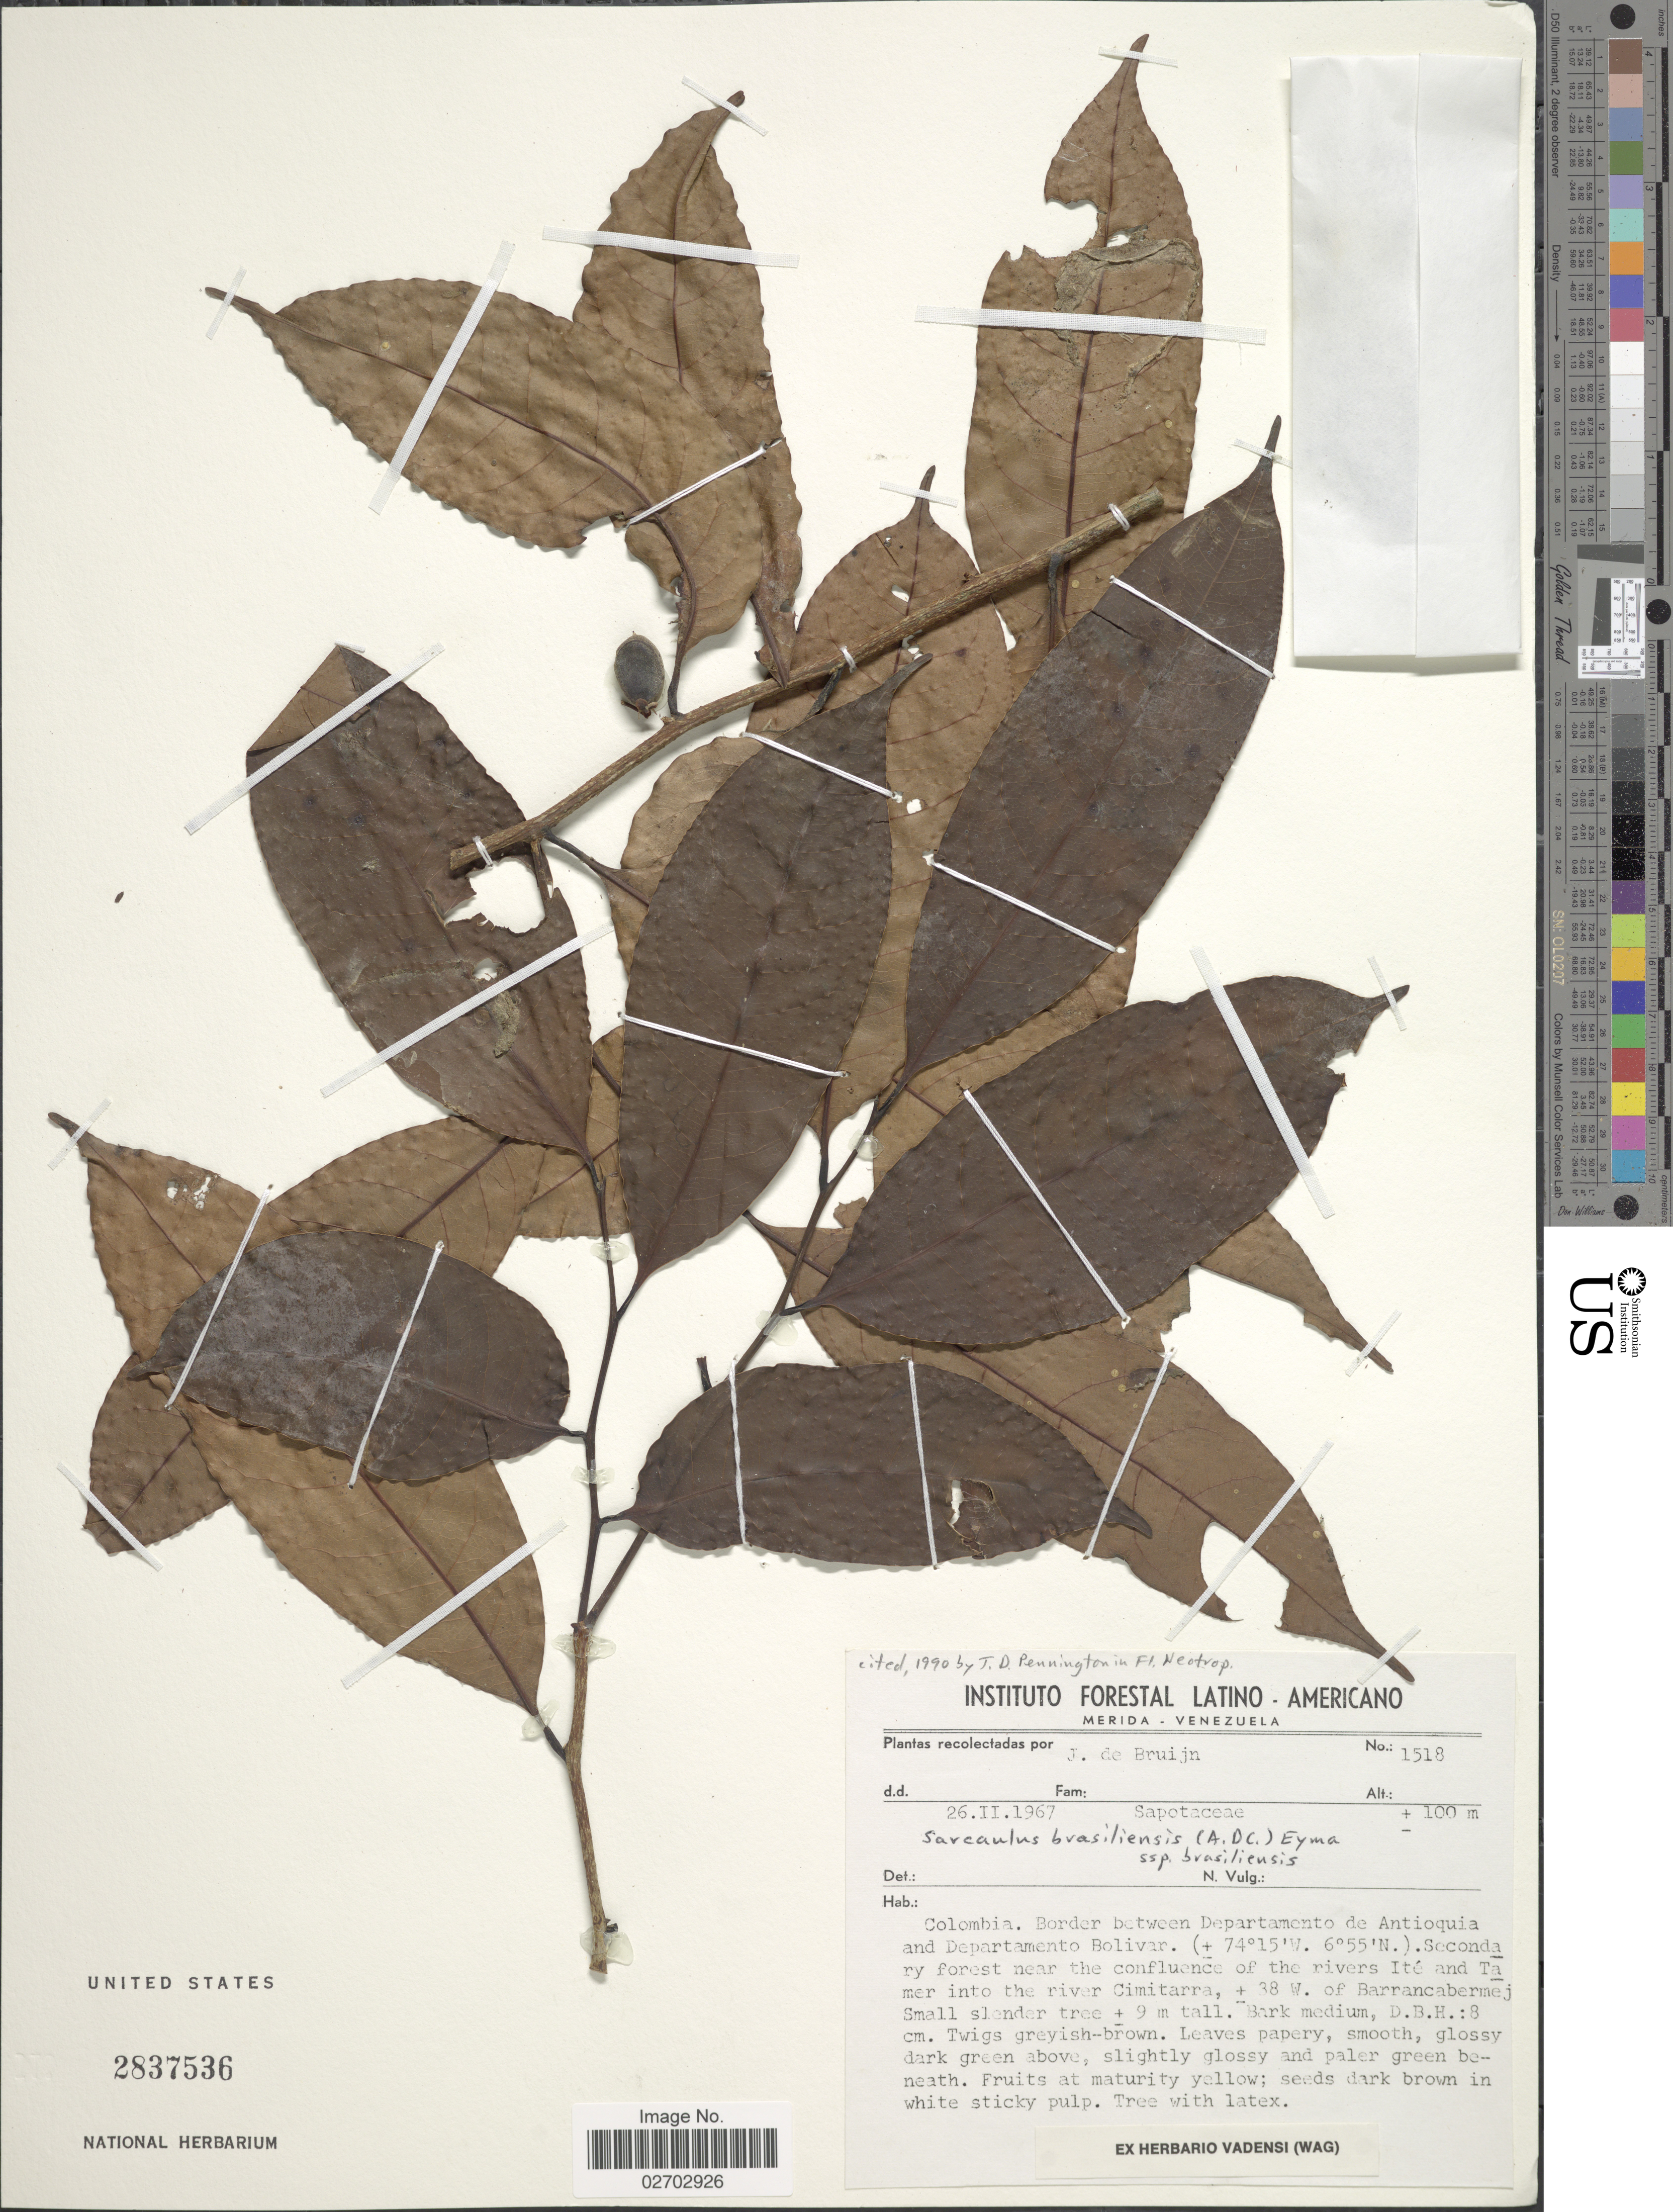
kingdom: Plantae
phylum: Tracheophyta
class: Magnoliopsida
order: Ericales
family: Sapotaceae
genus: Sarcaulus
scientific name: Sarcaulus brasiliensis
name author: (A. DC.) Eyma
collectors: J. Bruijn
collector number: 1518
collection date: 1967-02-26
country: Bolivia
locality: Border between Departamento de Antioquia and Departamento Bolivar, near the confluence of the rivers Ite and Tamer into the river Cimitarra, ± 38 km W. of Barrancabermej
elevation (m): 100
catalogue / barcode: US 2837536